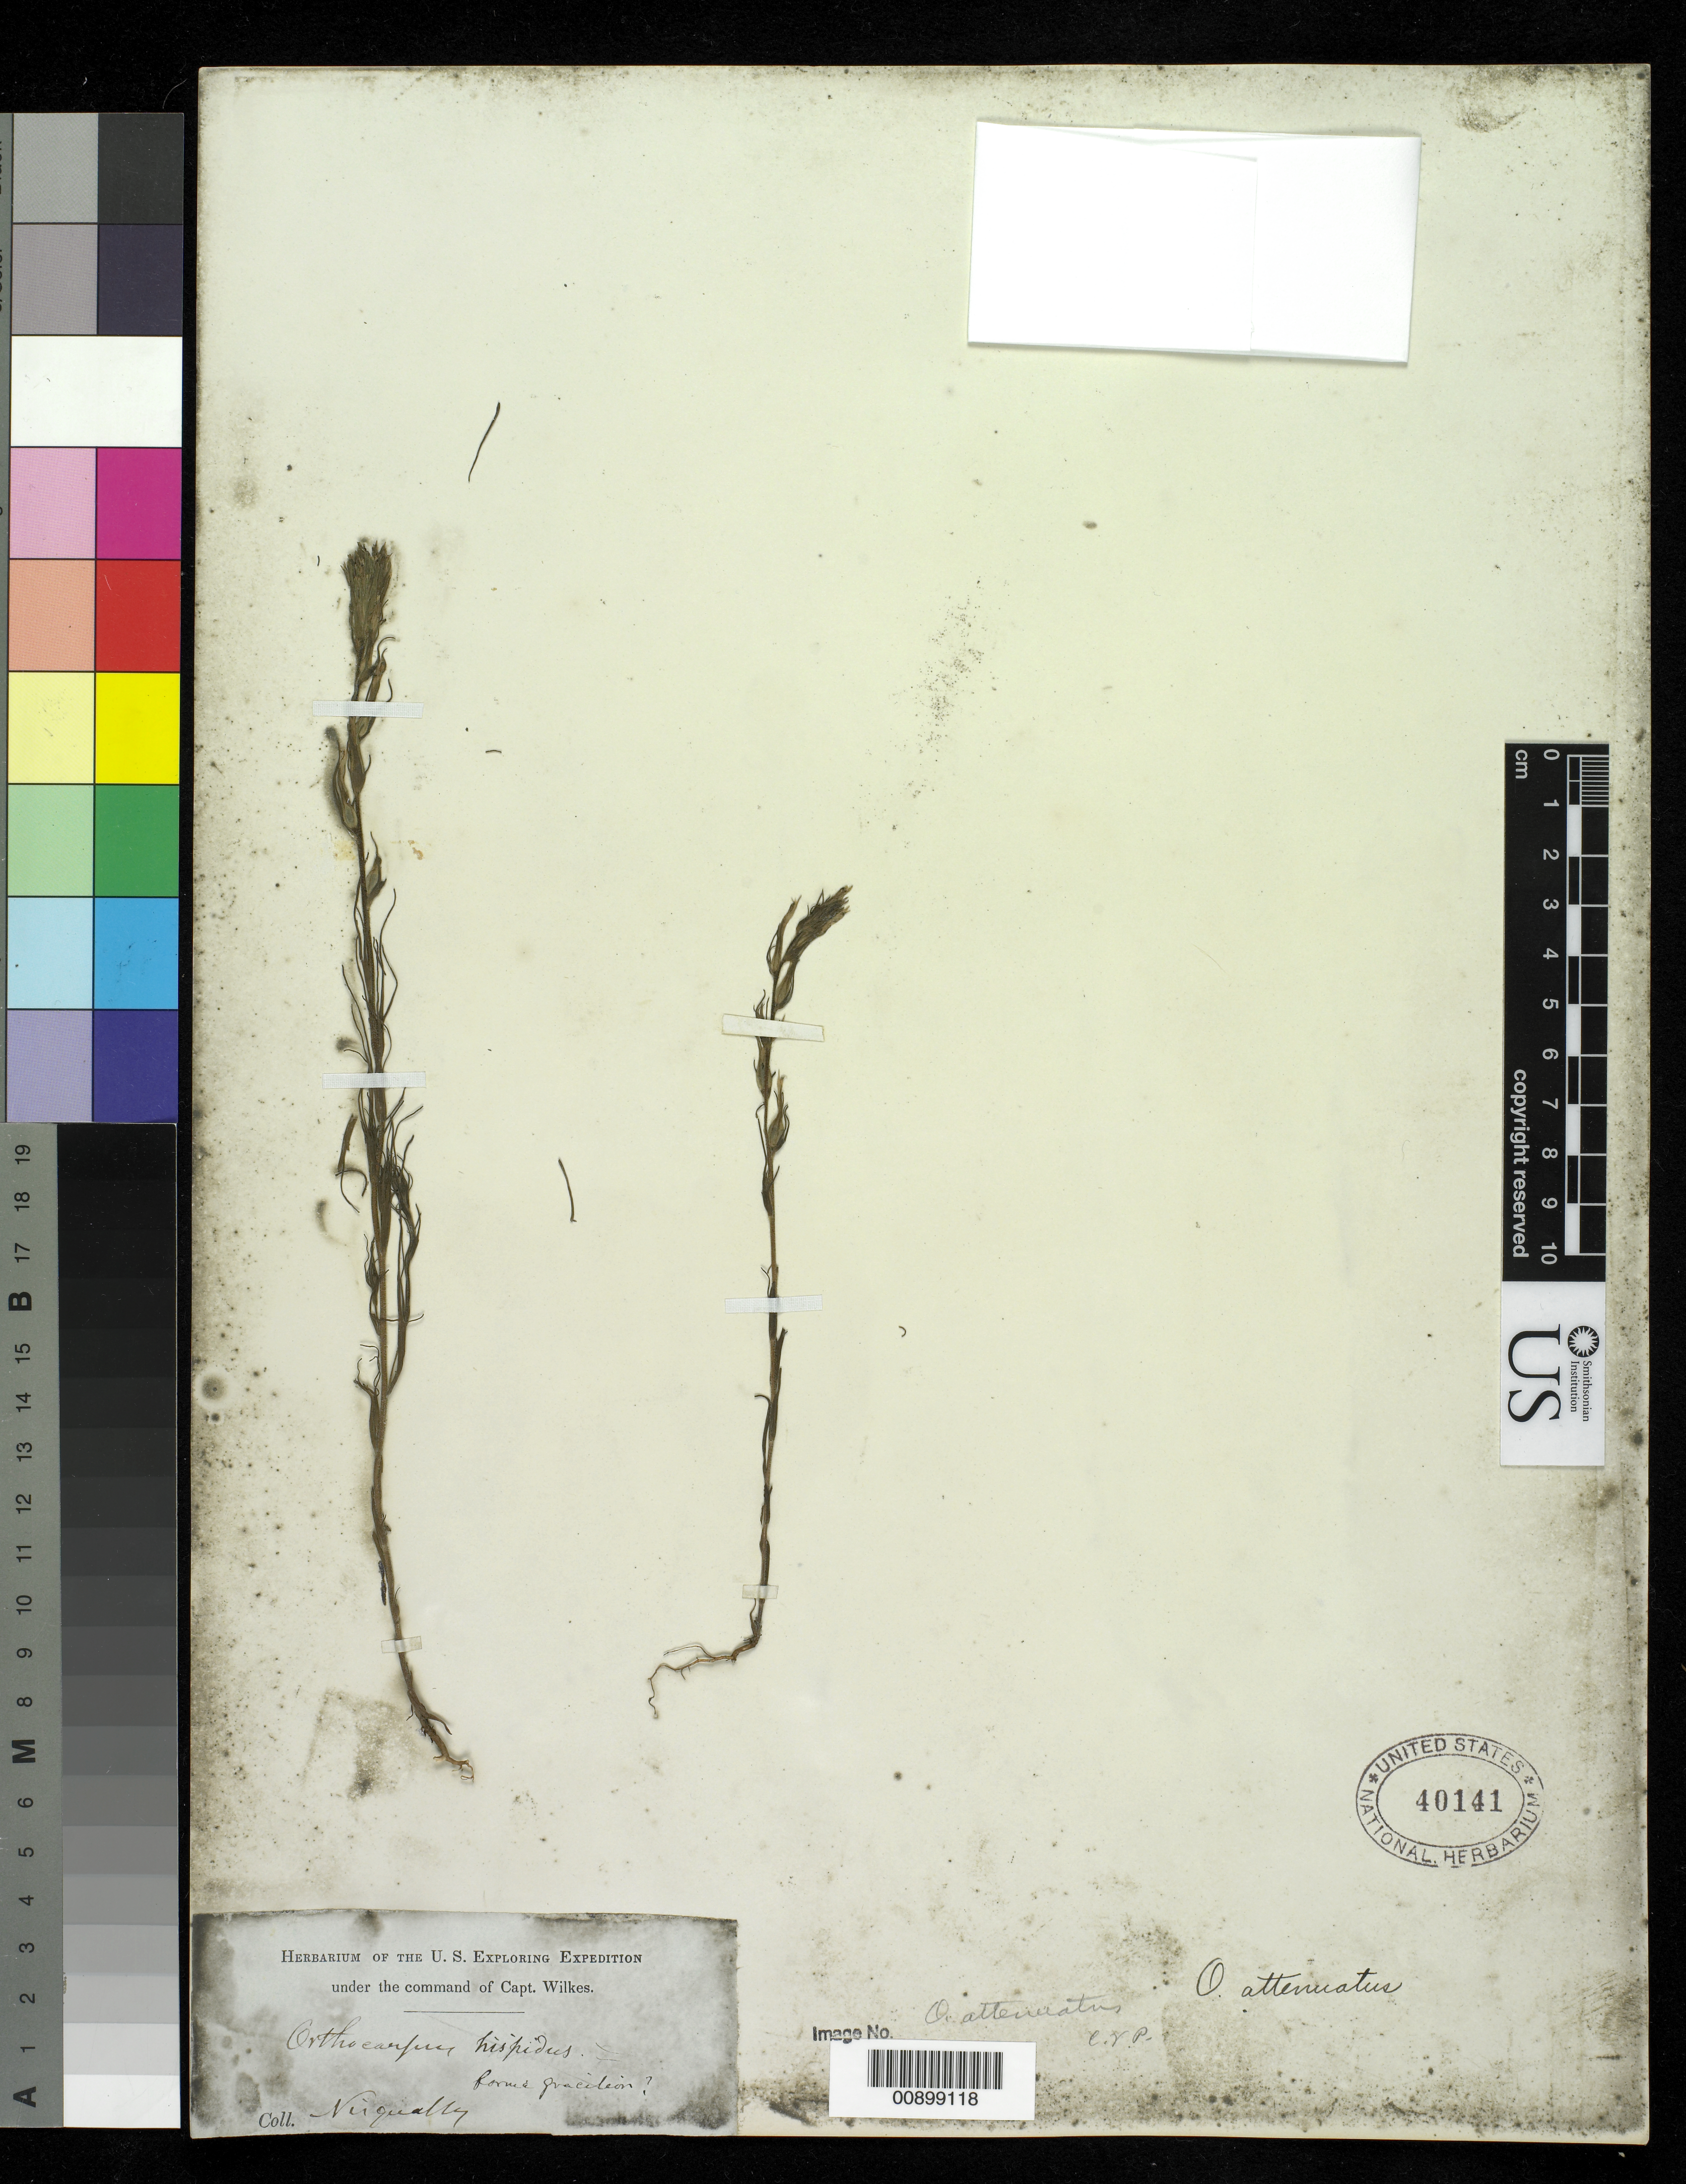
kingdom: Plantae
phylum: Tracheophyta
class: Magnoliopsida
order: Lamiales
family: Orobanchaceae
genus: Orthocarpus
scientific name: Orthocarpus attenuatus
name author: A. Gray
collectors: Wilkes Explor. Exped.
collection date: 1838/1842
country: United States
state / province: Washington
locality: Nisqually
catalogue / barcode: US 40141